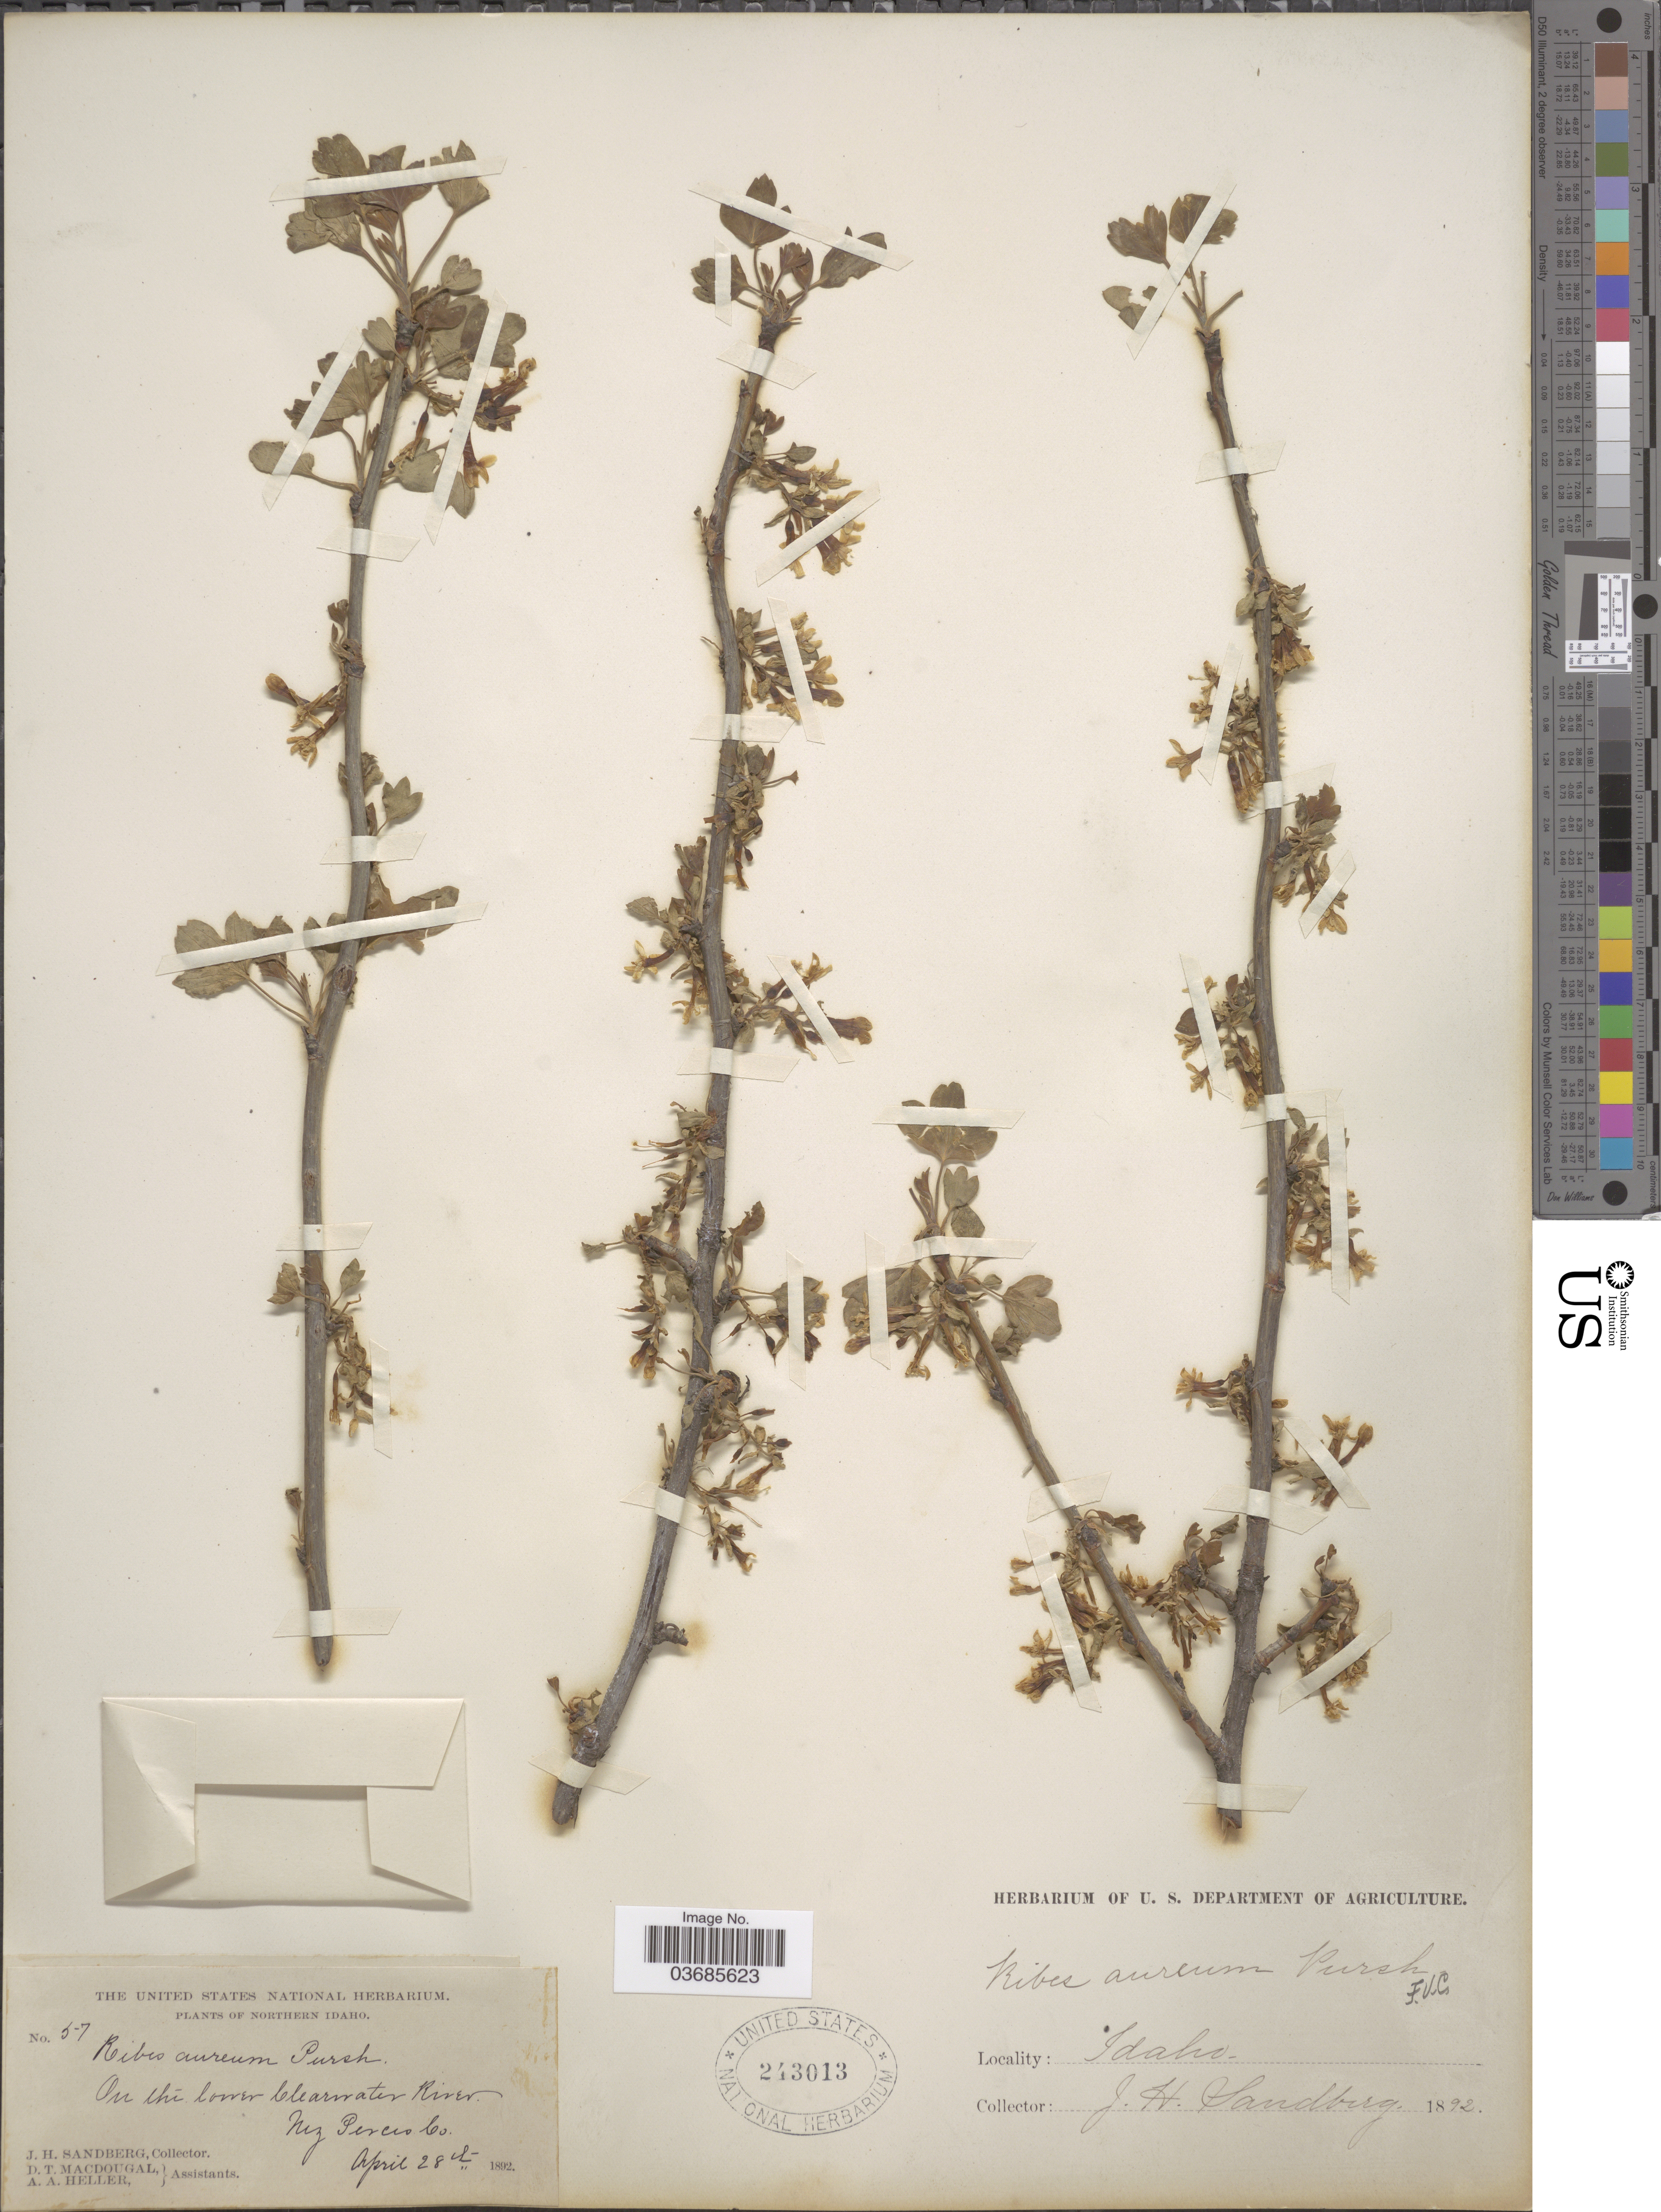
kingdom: Plantae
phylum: Tracheophyta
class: Magnoliopsida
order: Saxifragales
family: Grossulariaceae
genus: Ribes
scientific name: Ribes aureum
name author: Pursh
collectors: J. H. Sandberg, D. T. MacDougal & A. A. Heller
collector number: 57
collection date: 1892-04-28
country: United States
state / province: Idaho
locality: Northern Idaho. On the lower Clearwater River. Nez Perces Co.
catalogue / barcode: US 243013